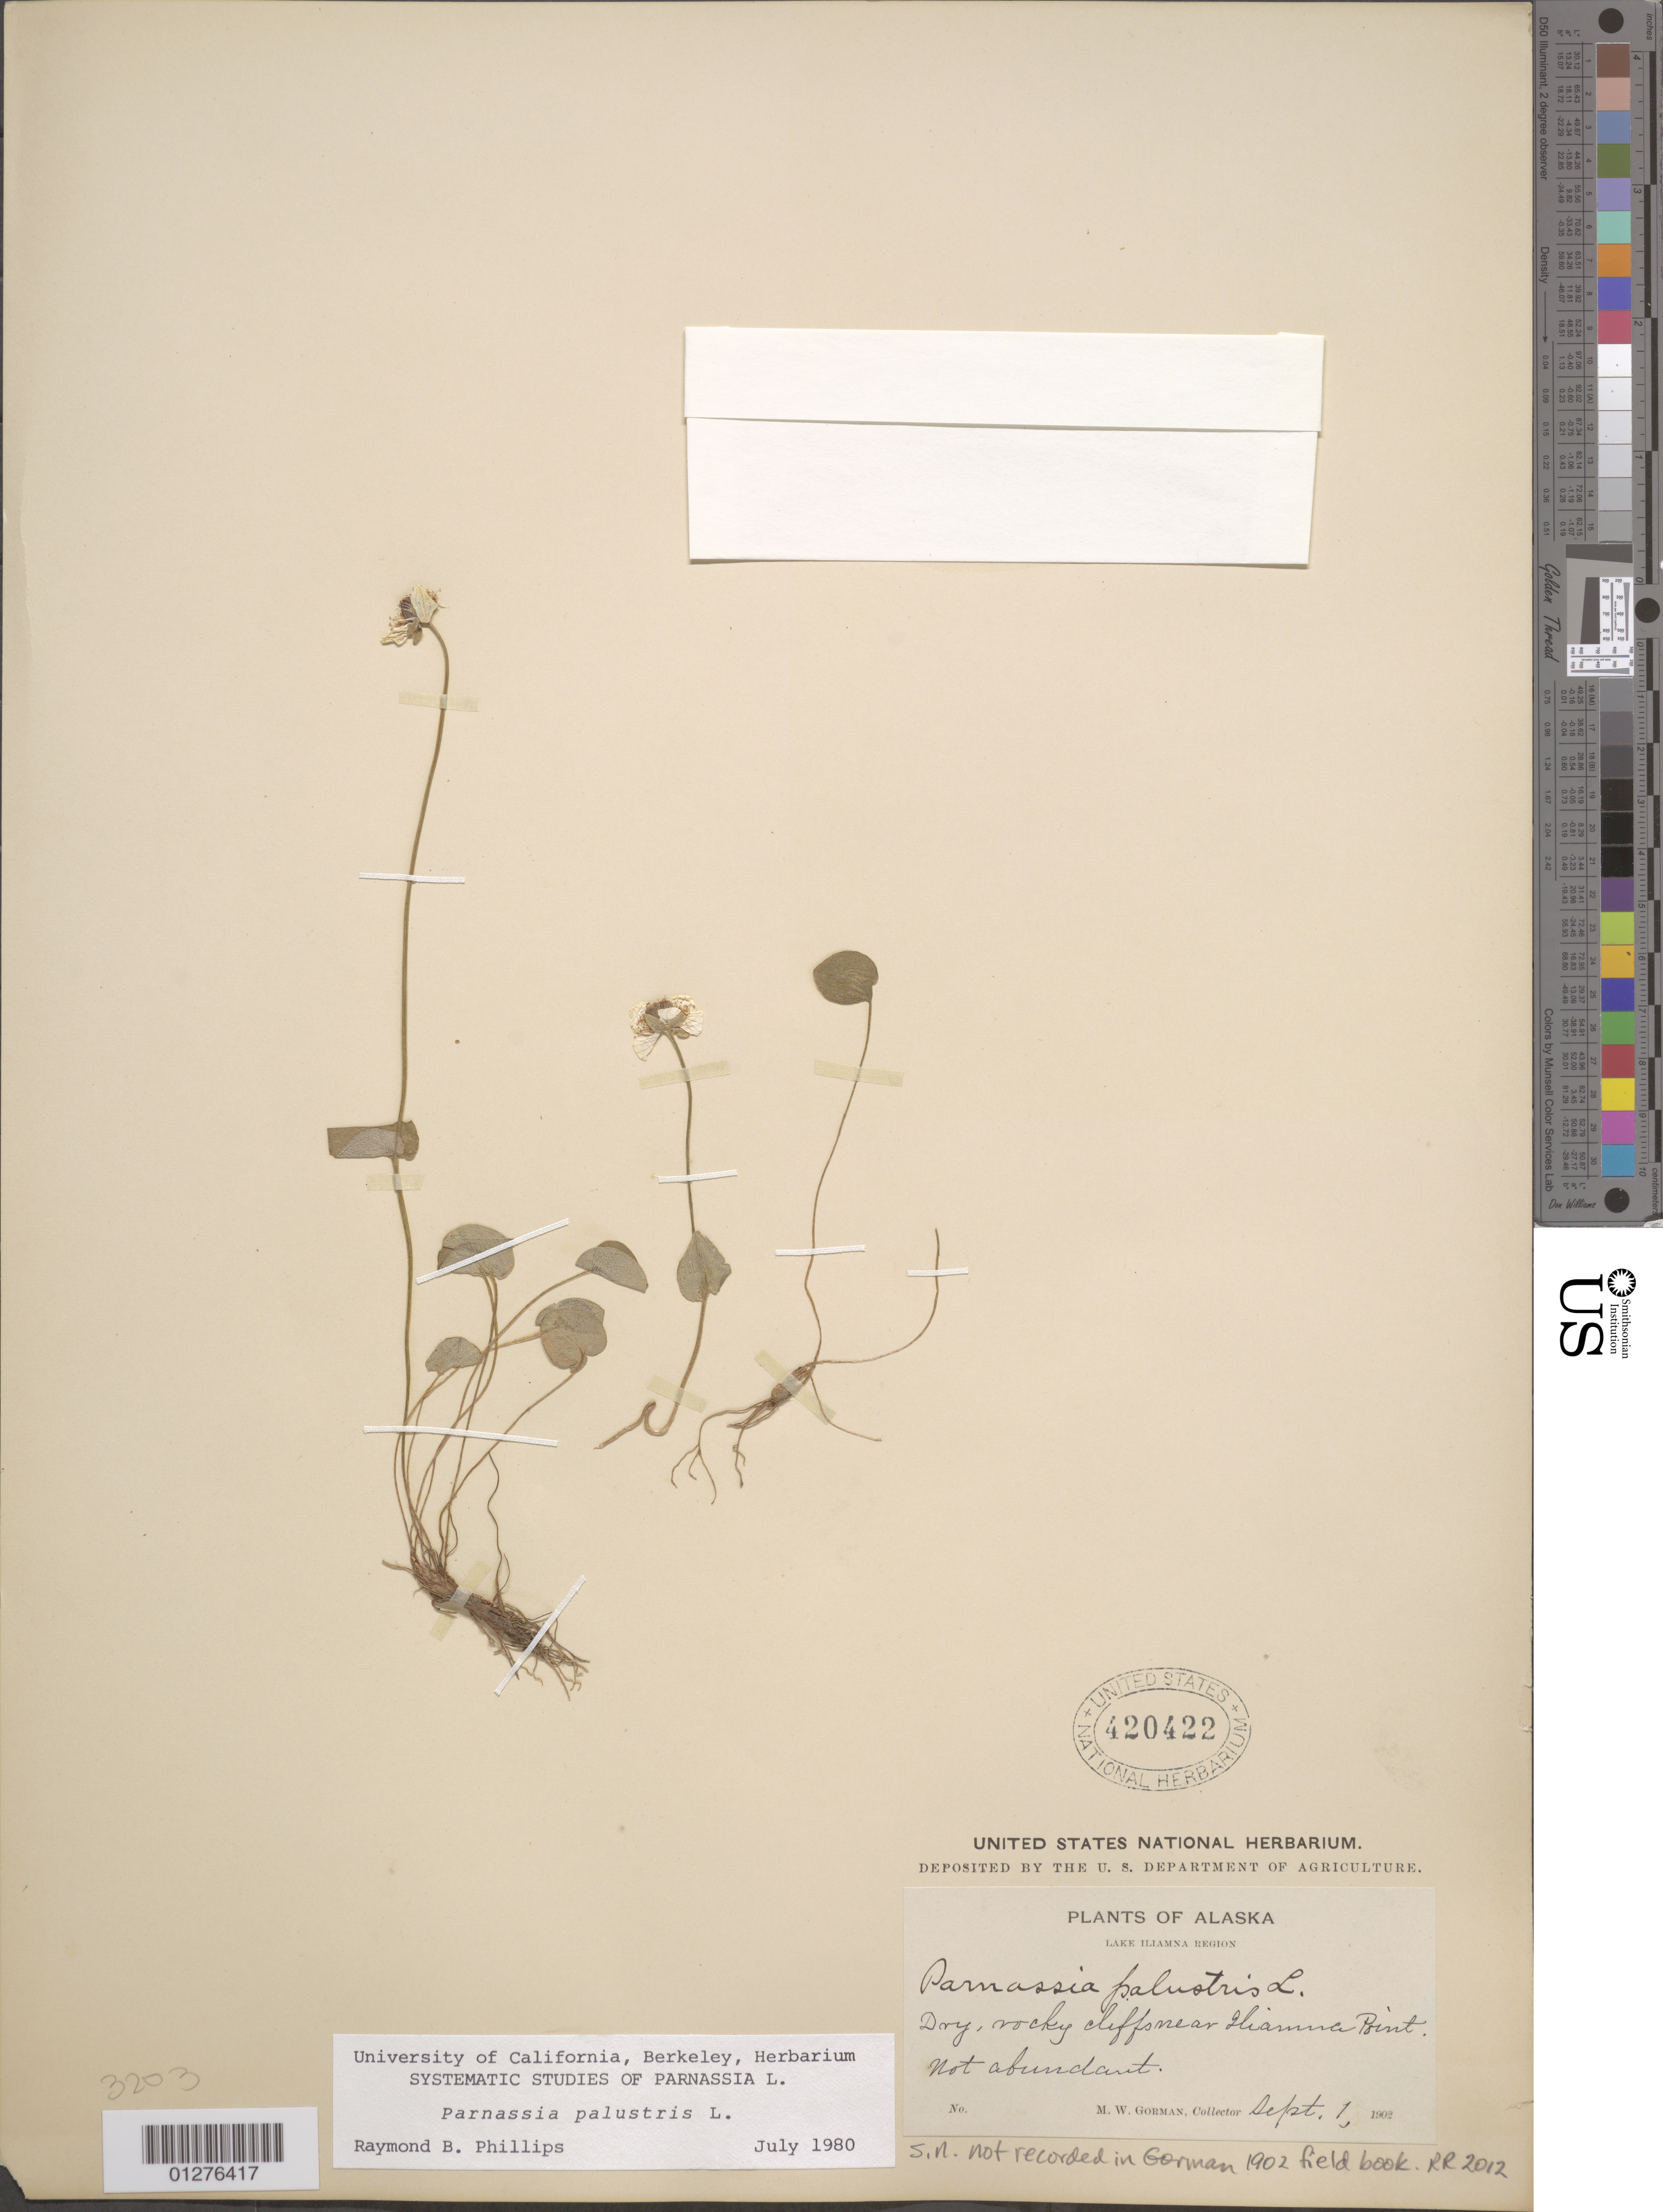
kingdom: Plantae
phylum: Tracheophyta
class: Magnoliopsida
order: Celastrales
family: Parnassiaceae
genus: Parnassia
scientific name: Parnassia palustris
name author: L.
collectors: M. W. Gorman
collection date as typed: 01 Sep 1902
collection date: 1902-09-01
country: United States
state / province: Alaska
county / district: Lake And Peninsula Borough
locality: Near Iliamna Point.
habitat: Dry rocky cliffs.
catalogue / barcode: US 420422